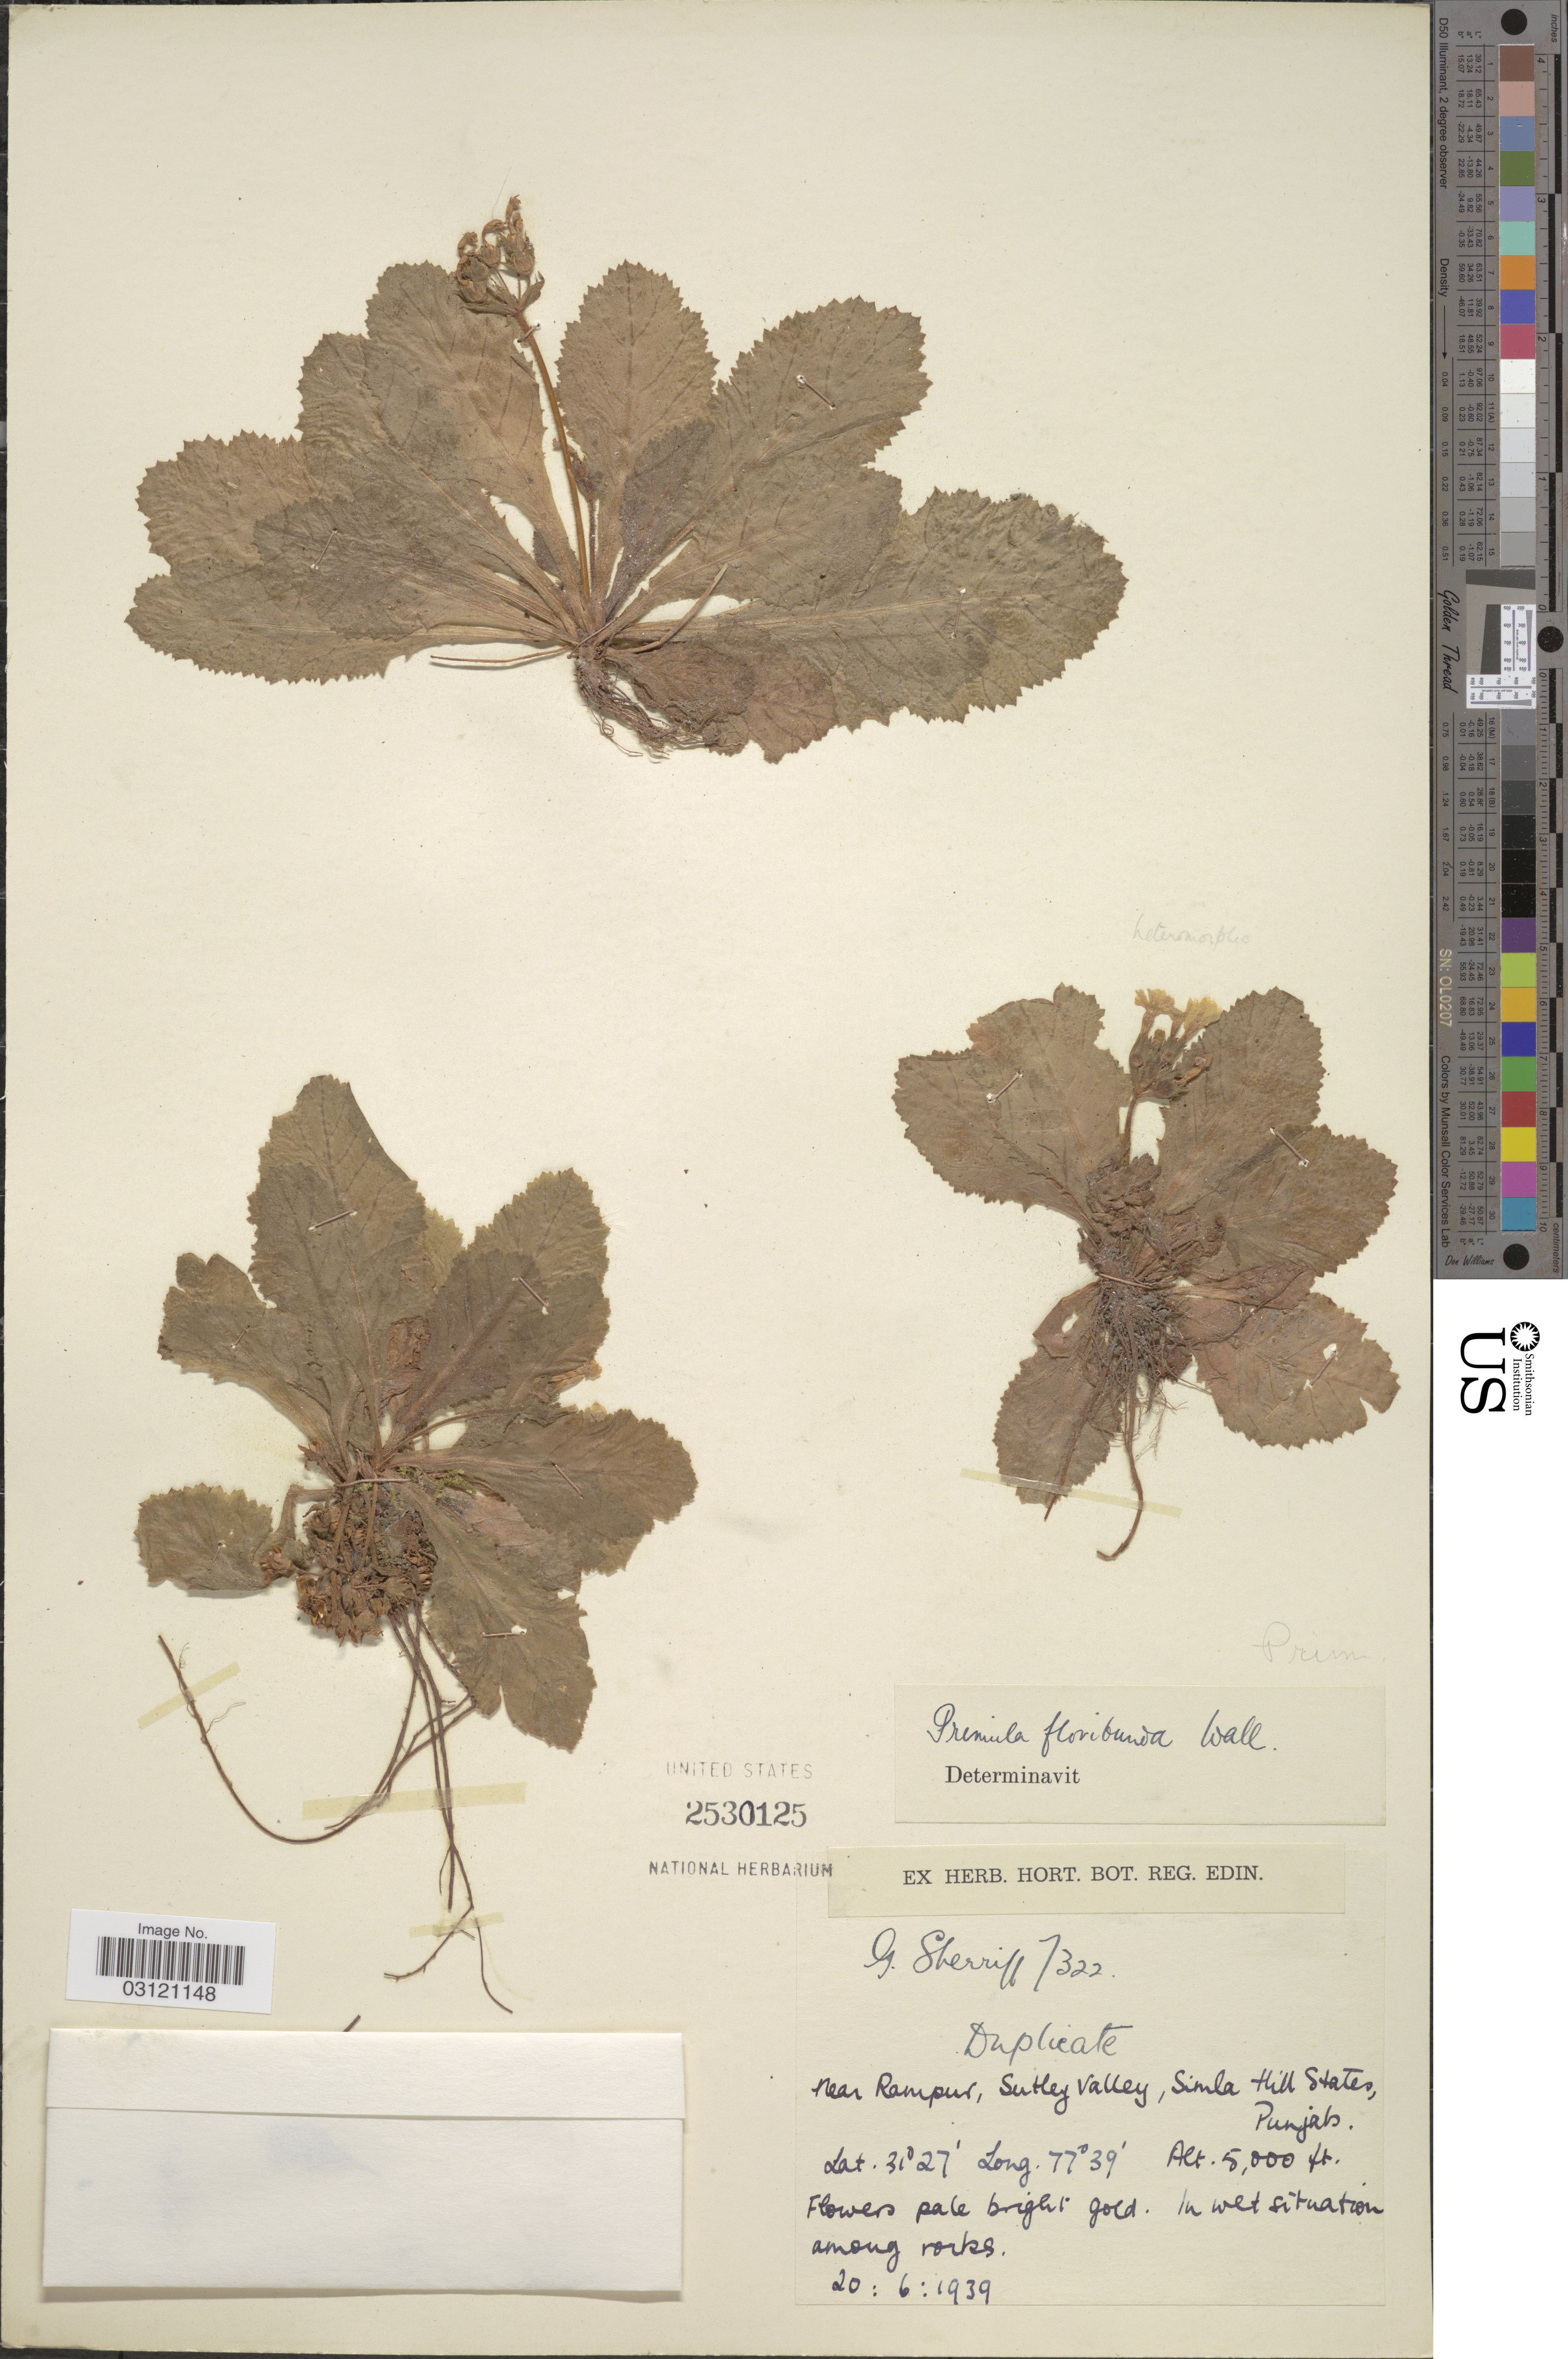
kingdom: Plantae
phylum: Tracheophyta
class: Magnoliopsida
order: Ericales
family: Primulaceae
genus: Primula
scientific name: Primula floribunda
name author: Wall.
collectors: G. Sherriff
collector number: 7322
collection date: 1939-06-20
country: India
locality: Near Rampur, Sutley Valley, Simla Hill States.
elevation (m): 1524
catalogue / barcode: US 2530125